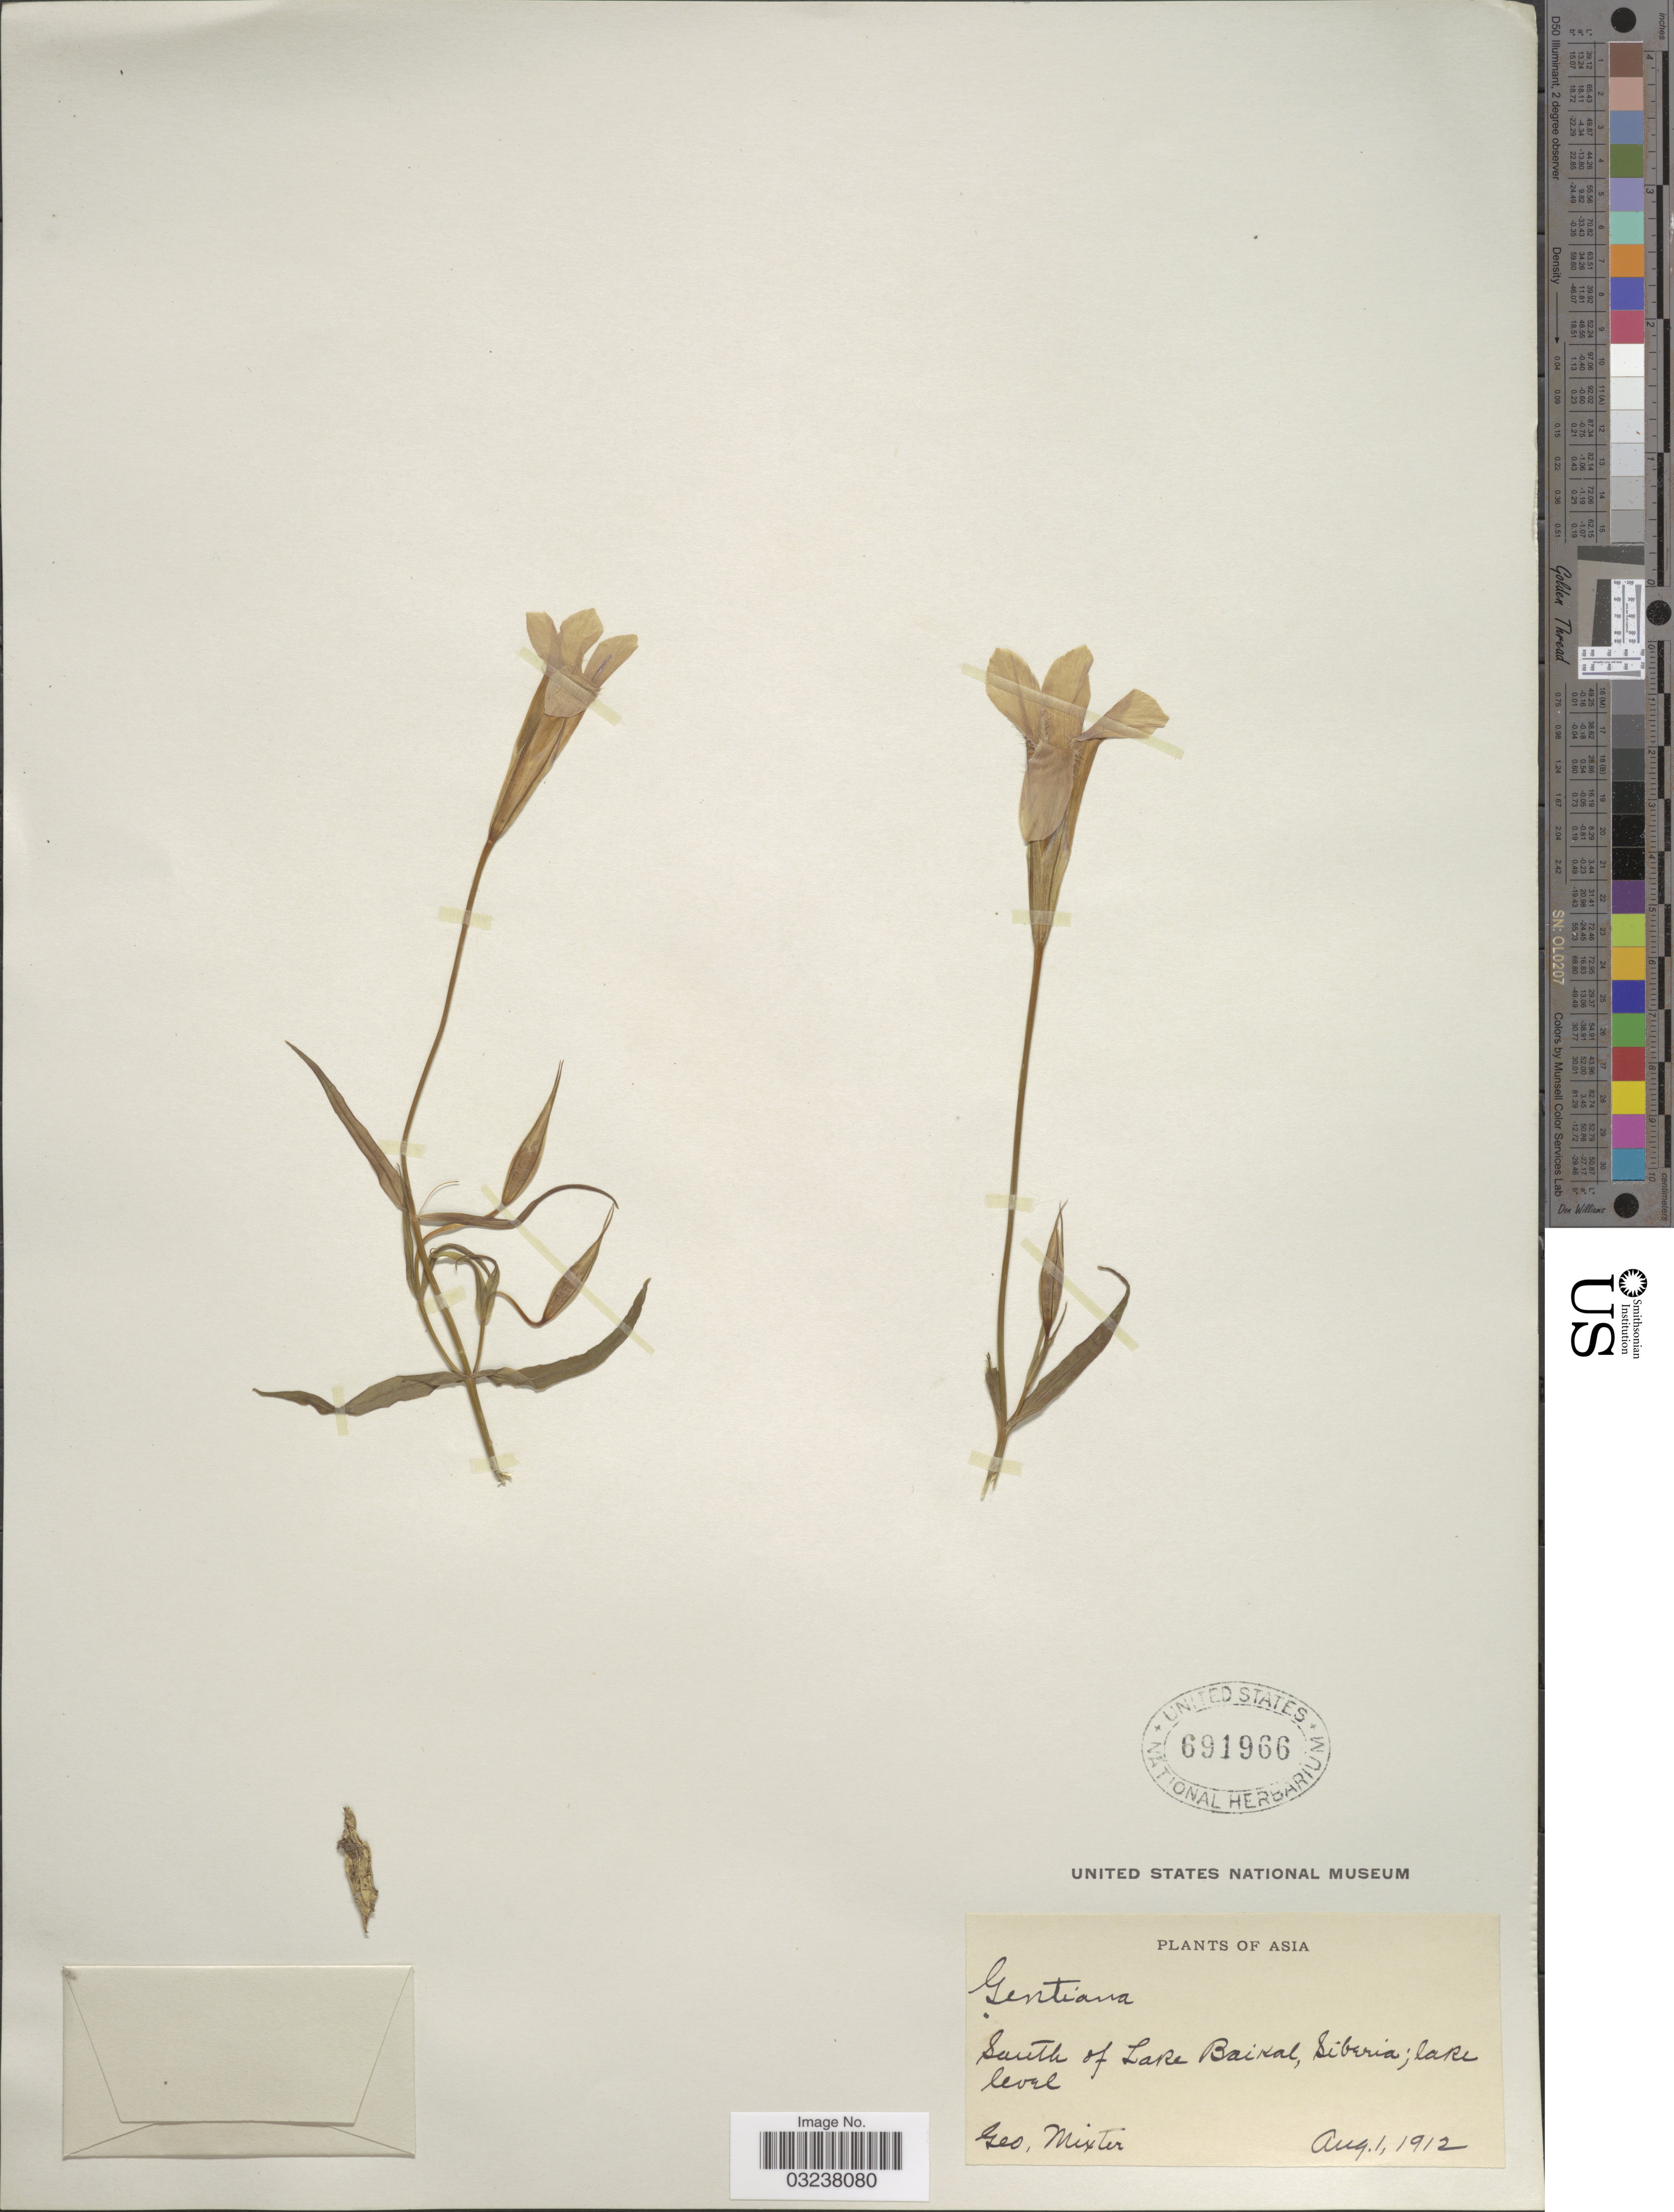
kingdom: Plantae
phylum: Tracheophyta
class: Magnoliopsida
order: Gentianales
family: Gentianaceae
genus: Gentianella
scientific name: Gentianella sp.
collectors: G. Mixter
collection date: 1912-08-01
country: Russian Federation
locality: Asia. South of Lake Baikal, Siberia.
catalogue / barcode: US 691966